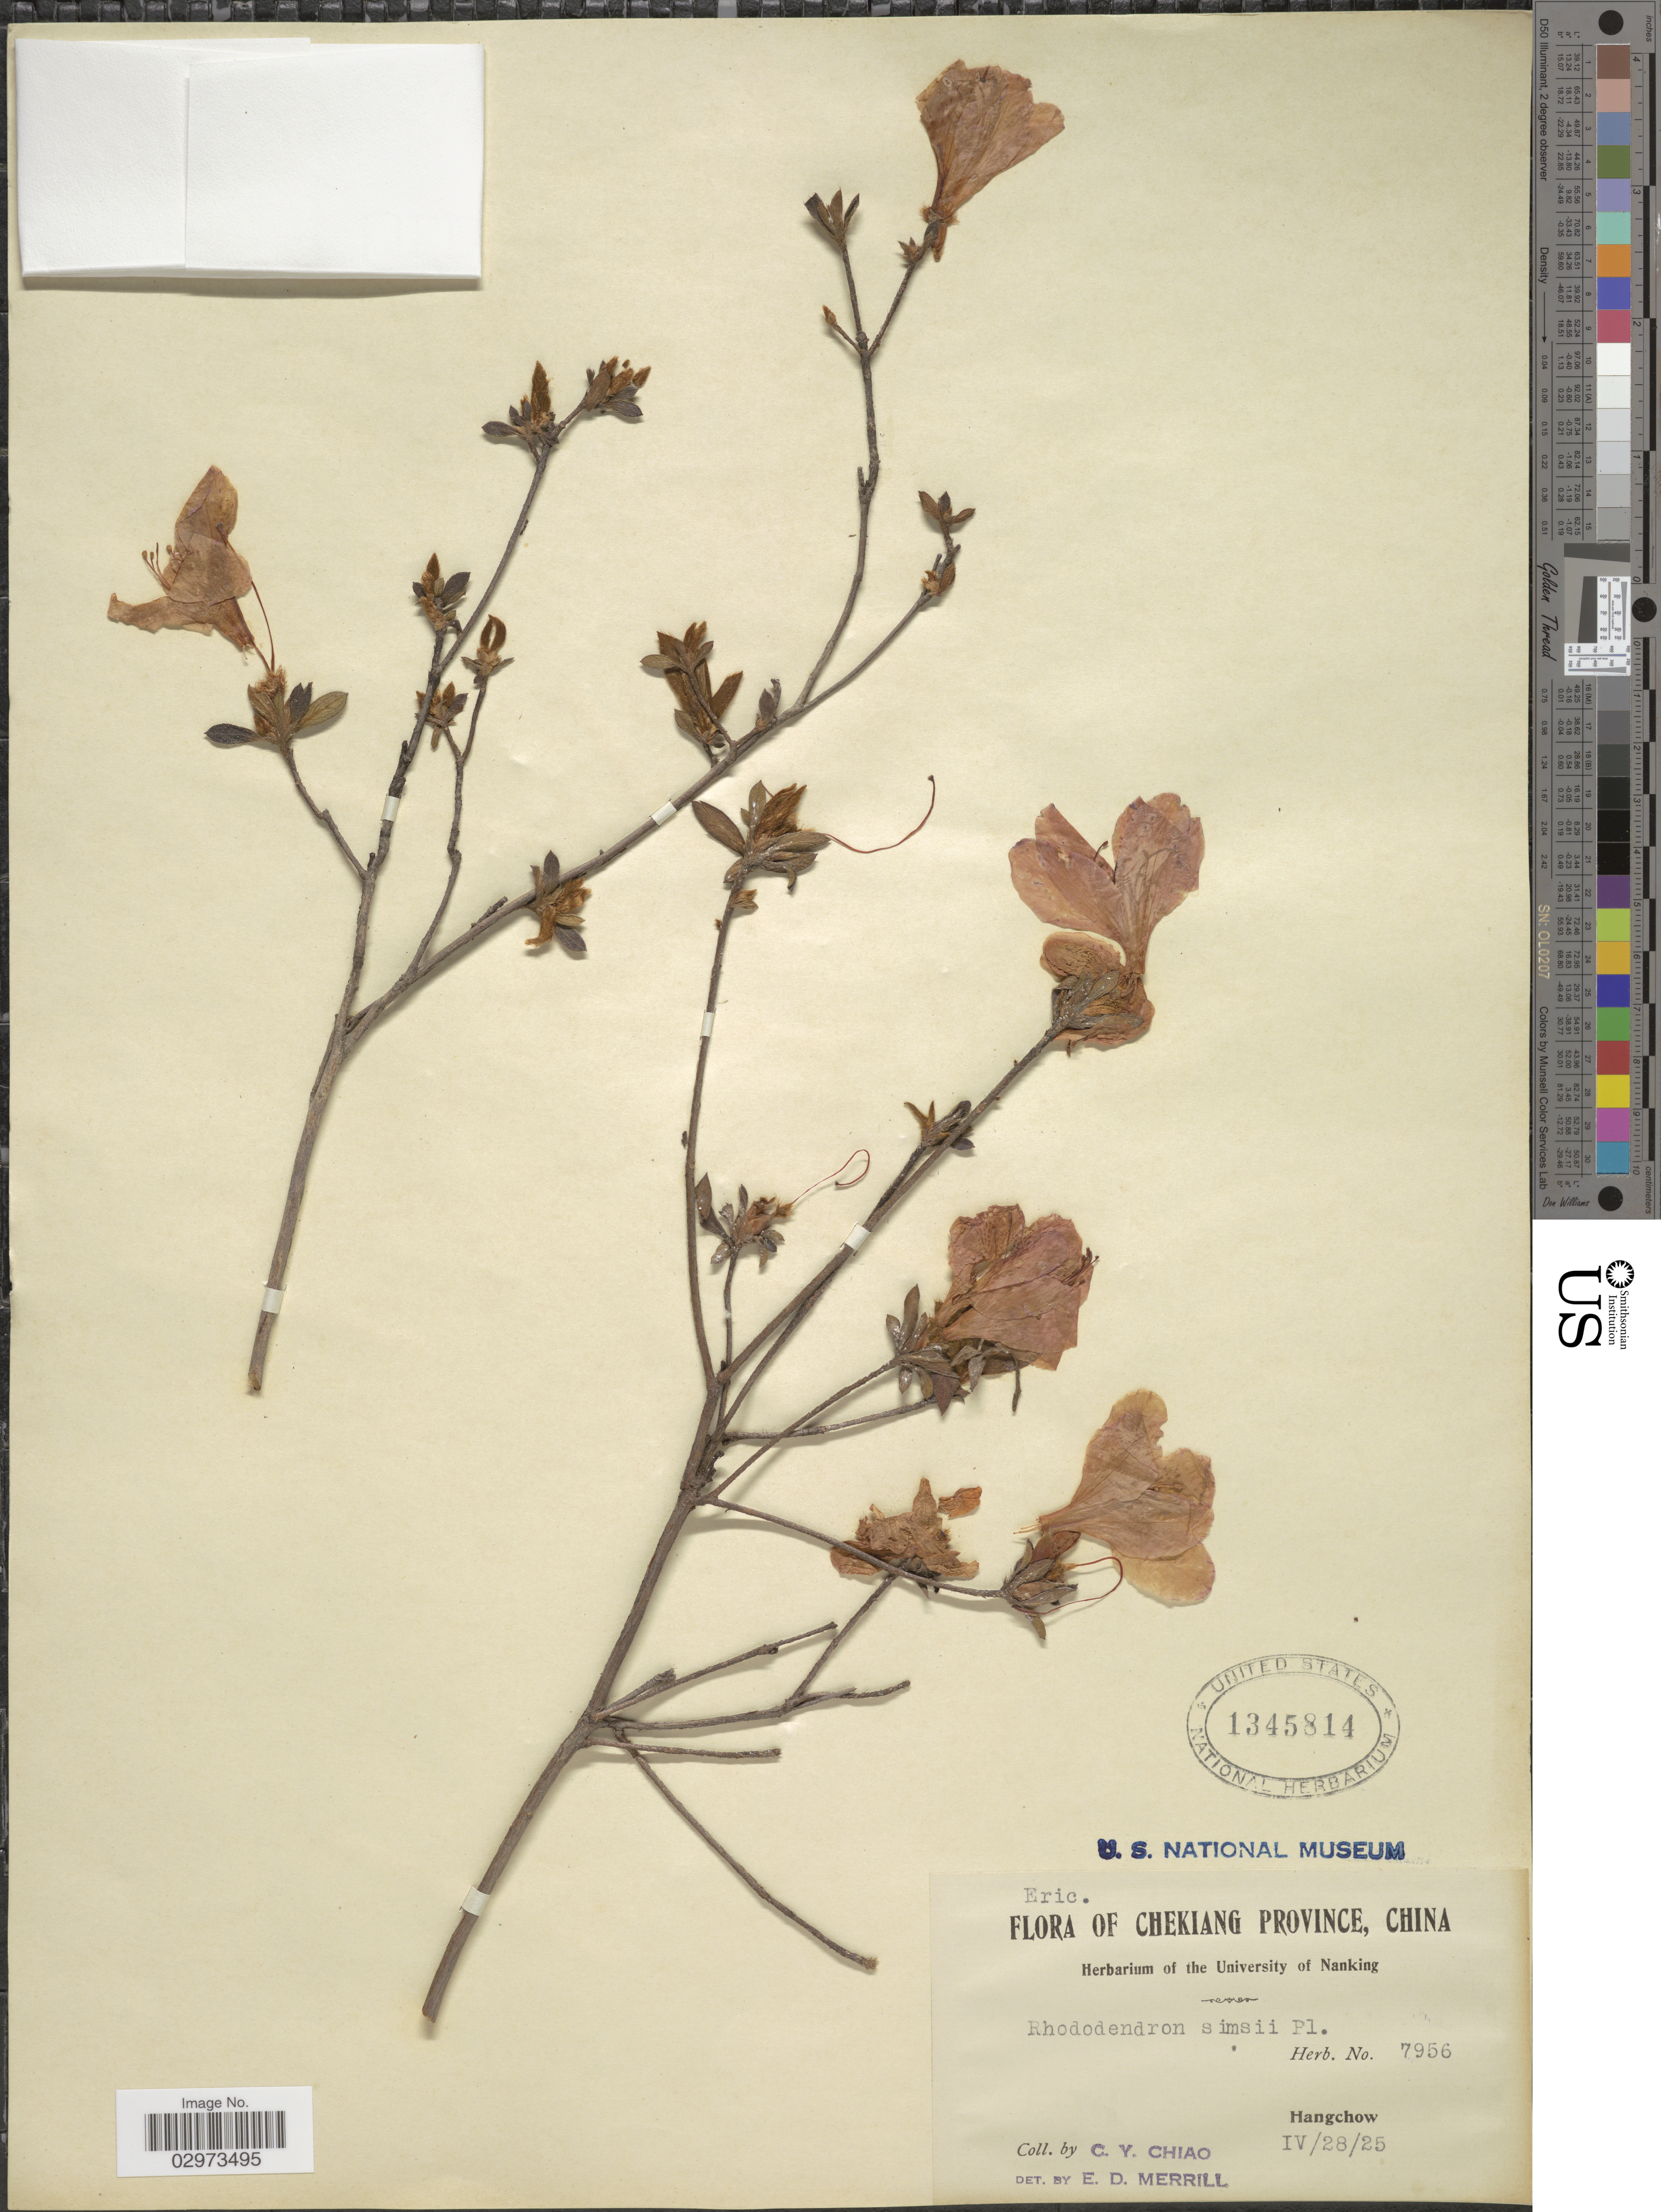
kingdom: Plantae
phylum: Tracheophyta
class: Magnoliopsida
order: Ericales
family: Ericaceae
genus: Rhododendron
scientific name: Rhododendron simsii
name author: Planch.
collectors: C. Y. Chiao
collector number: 7956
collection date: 1925-04-28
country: China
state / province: Zhejiang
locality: Chekiang Province. Hangchow.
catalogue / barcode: US 1345814